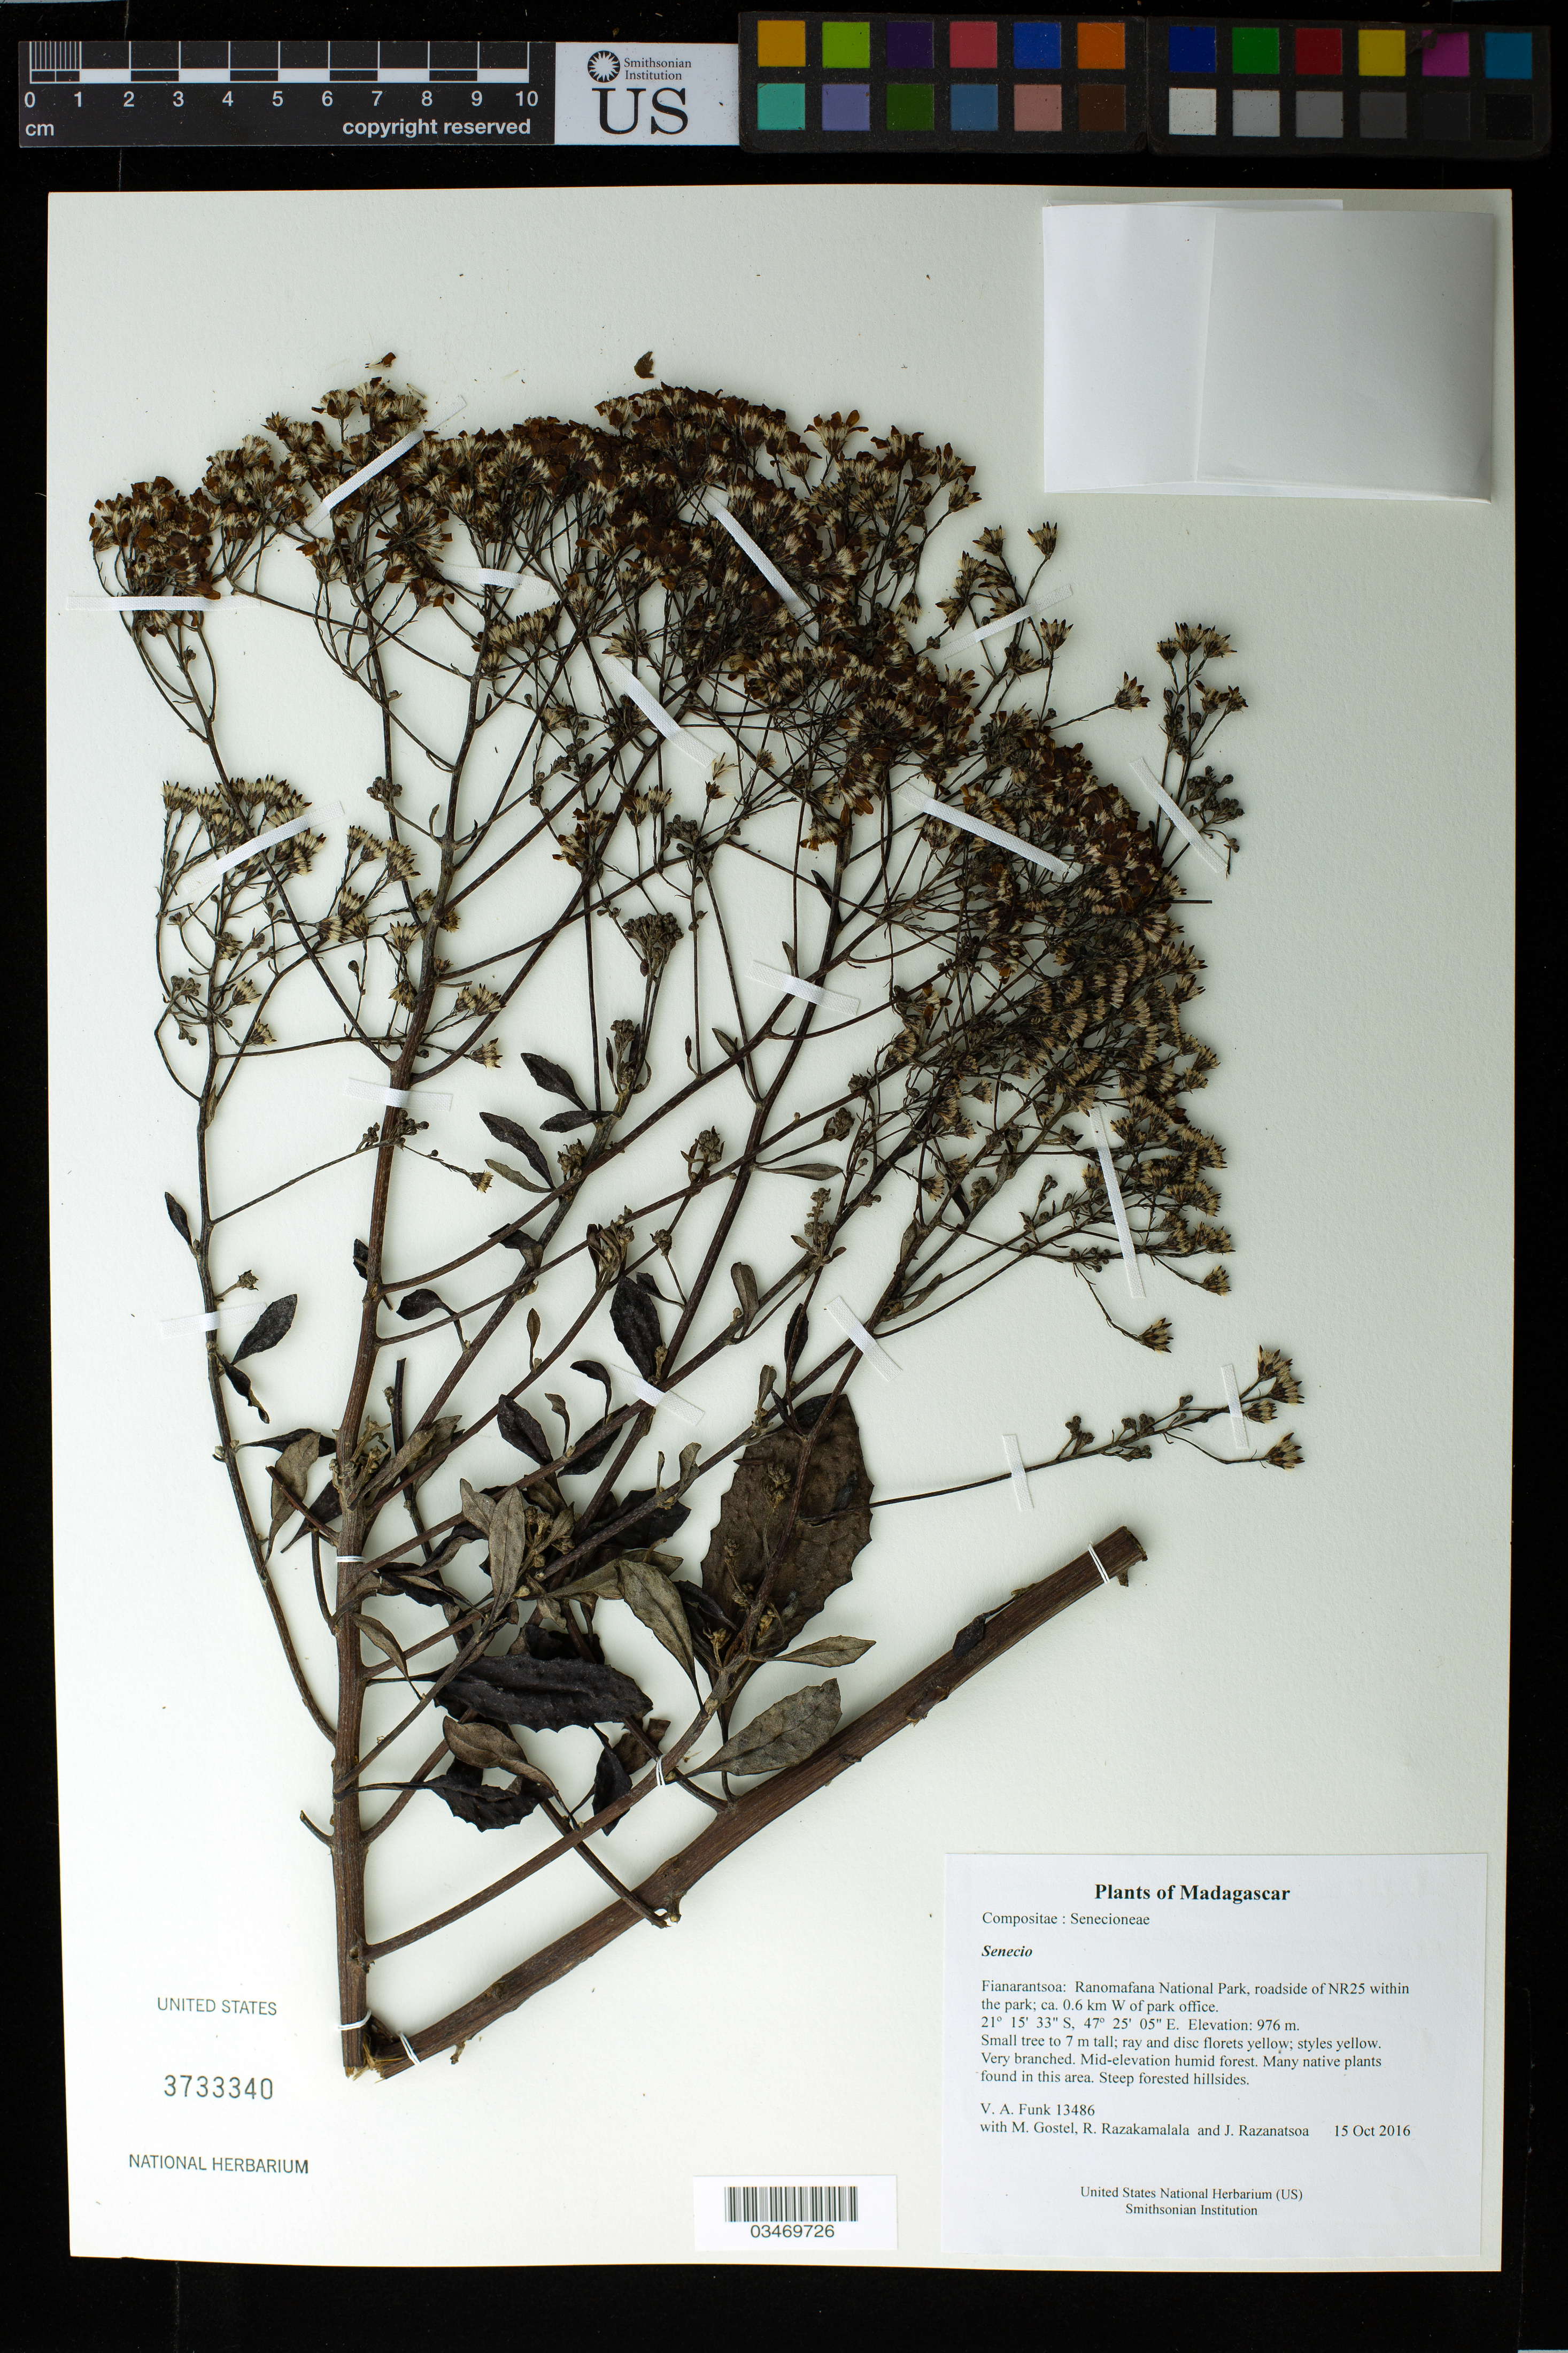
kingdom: Plantae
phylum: Tracheophyta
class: Magnoliopsida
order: Asterales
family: Asteraceae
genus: Senecio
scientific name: Senecio sp.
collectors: M. R. Gostel, R. Razakamalala & J. Razanatsoa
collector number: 13486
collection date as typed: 15 Oct 2016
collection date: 2016-10-15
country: Madagascar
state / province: Vatovavy Fitovinany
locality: Ranomafana National Park, roadside of NR25 within the park; ca. 0.6 km W of park office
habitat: Mid-elevation humid forest. Many native plants found in this area. Steep forested hillsides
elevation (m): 976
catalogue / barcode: US 3733340